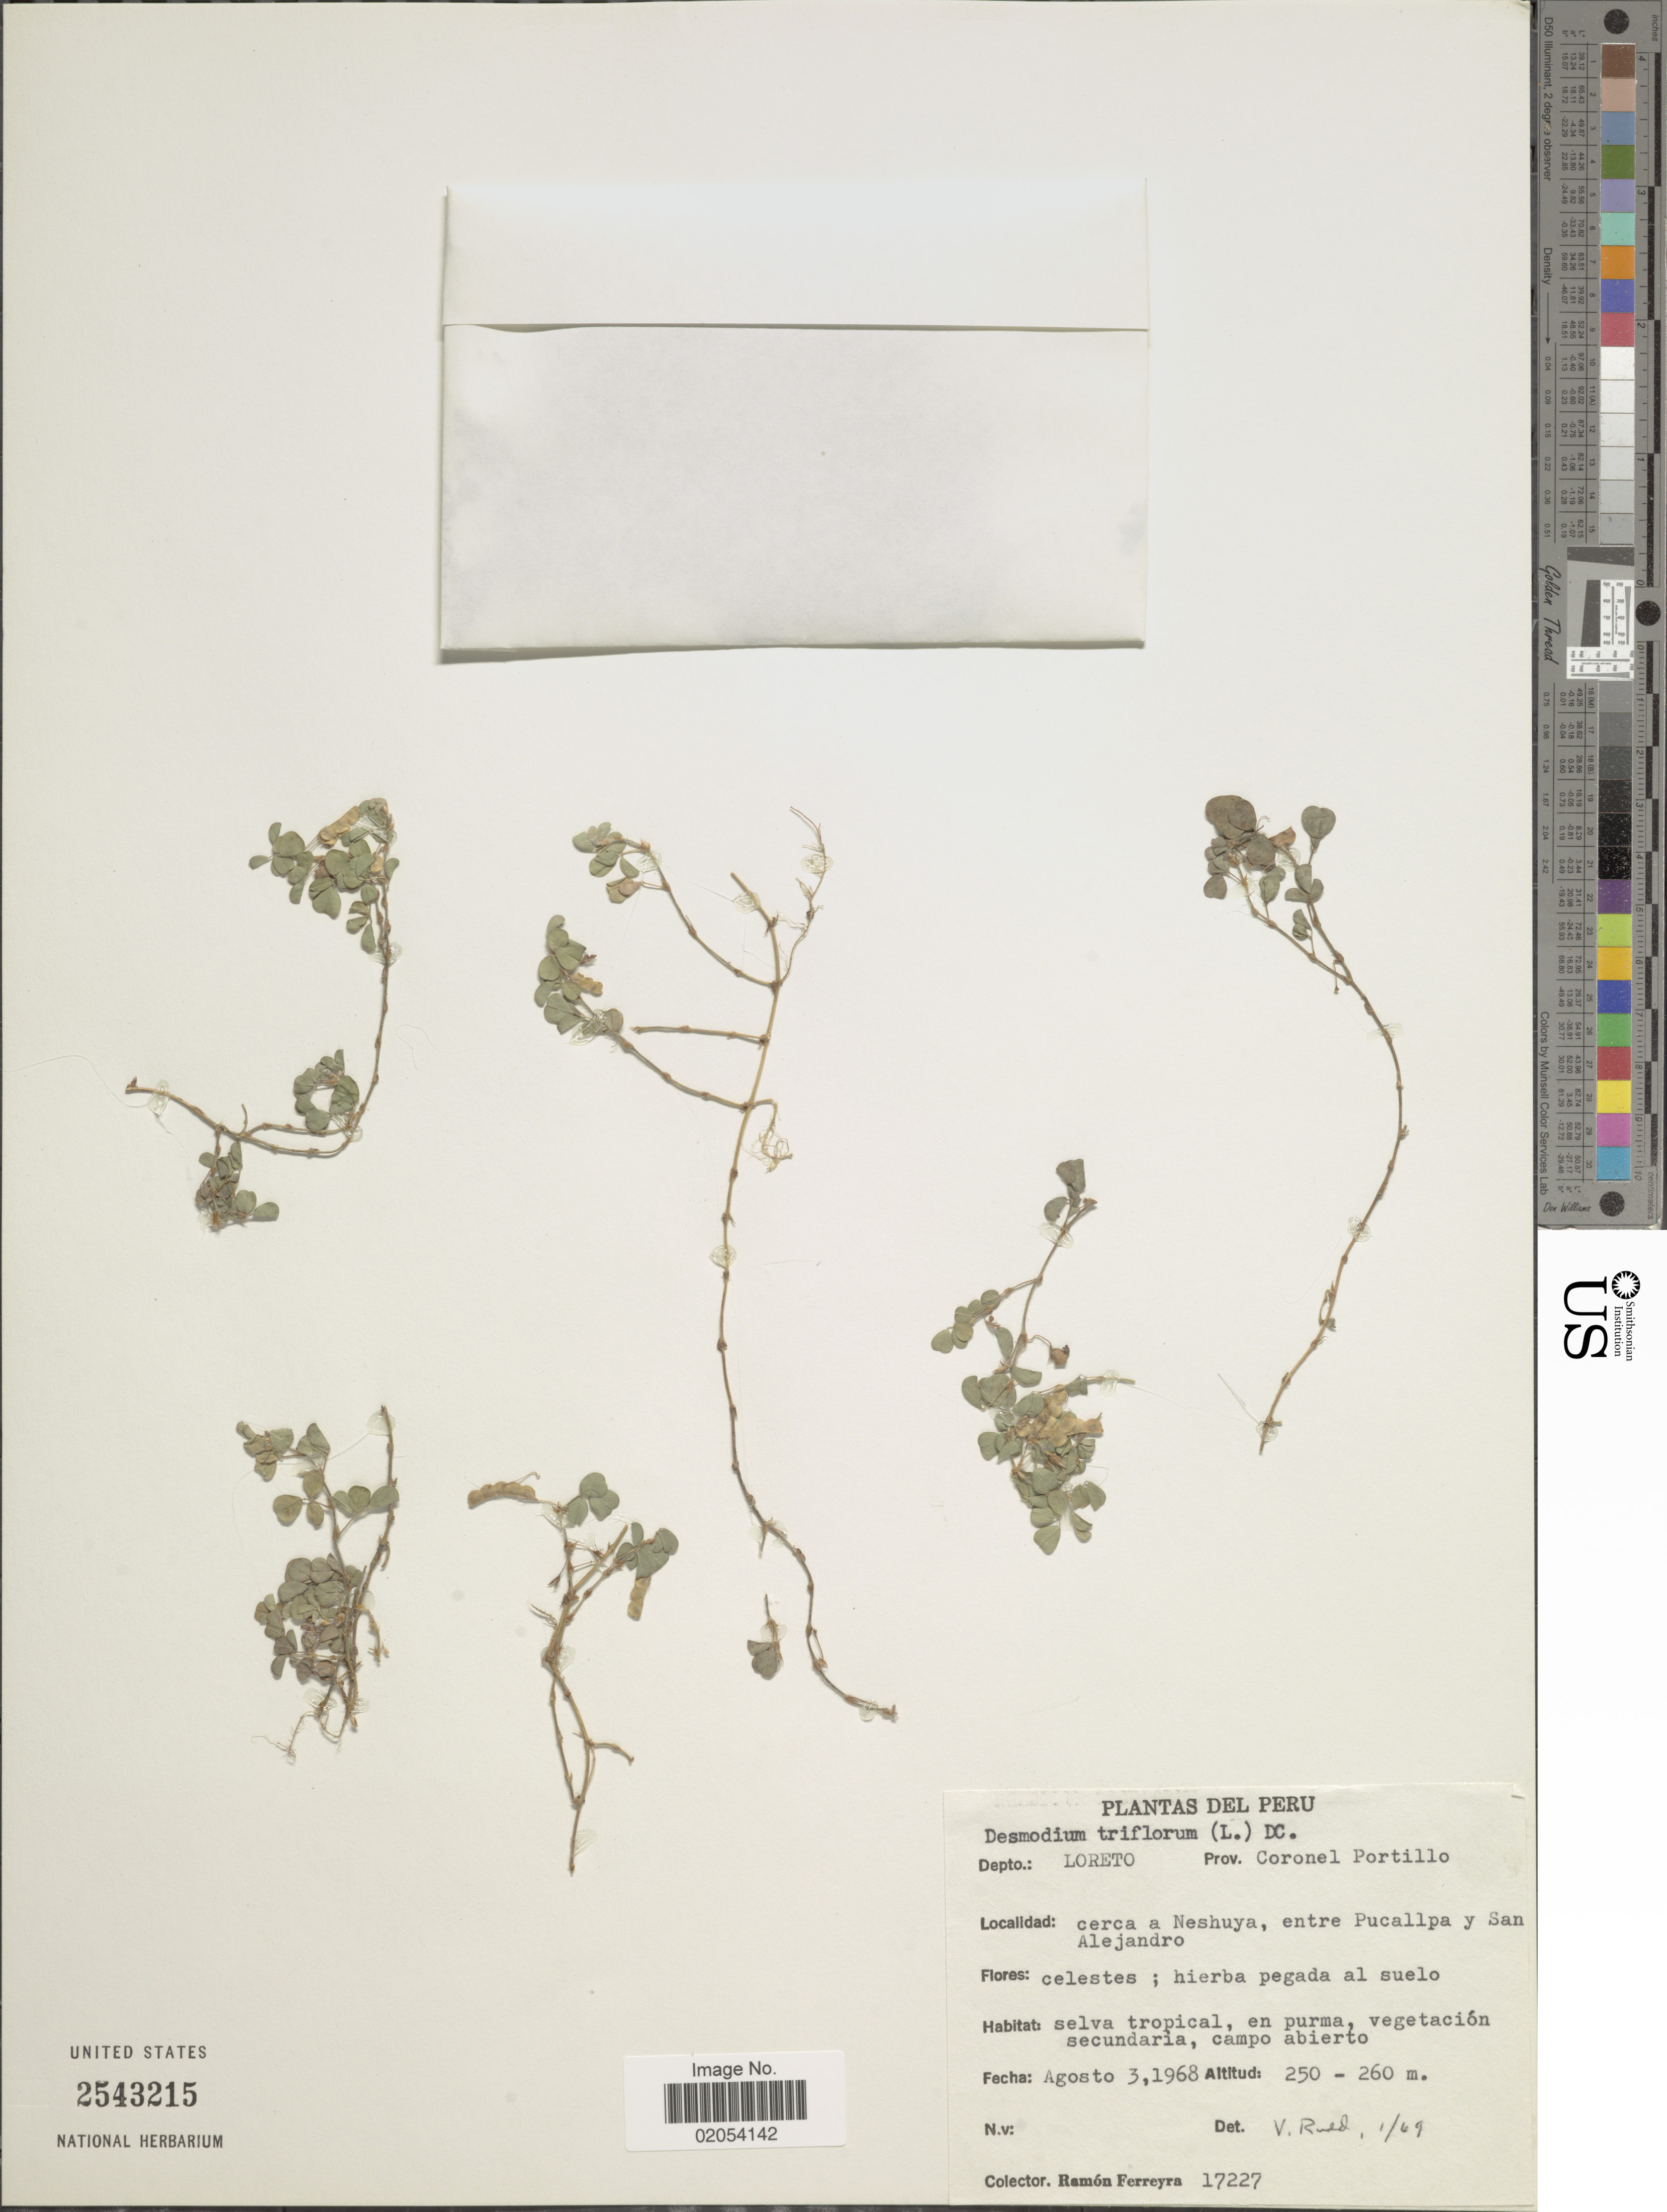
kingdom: Plantae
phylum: Tracheophyta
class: Magnoliopsida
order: Fabales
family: Fabaceae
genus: Grona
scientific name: Grona triflora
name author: (L.) H. Ohashi & K. Ohashi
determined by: Strong, Mark T., (BOT), Smithsonian Institution - National Museum of Natural History (UNITED STATES)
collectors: R. A. Ferreyra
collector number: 17227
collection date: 1968-08-03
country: Peru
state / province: Loreto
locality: Prov. Coronel Portillo, Cerca a Neshuya, entre Pucallpa y San Alejandro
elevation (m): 250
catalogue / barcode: US 2543215